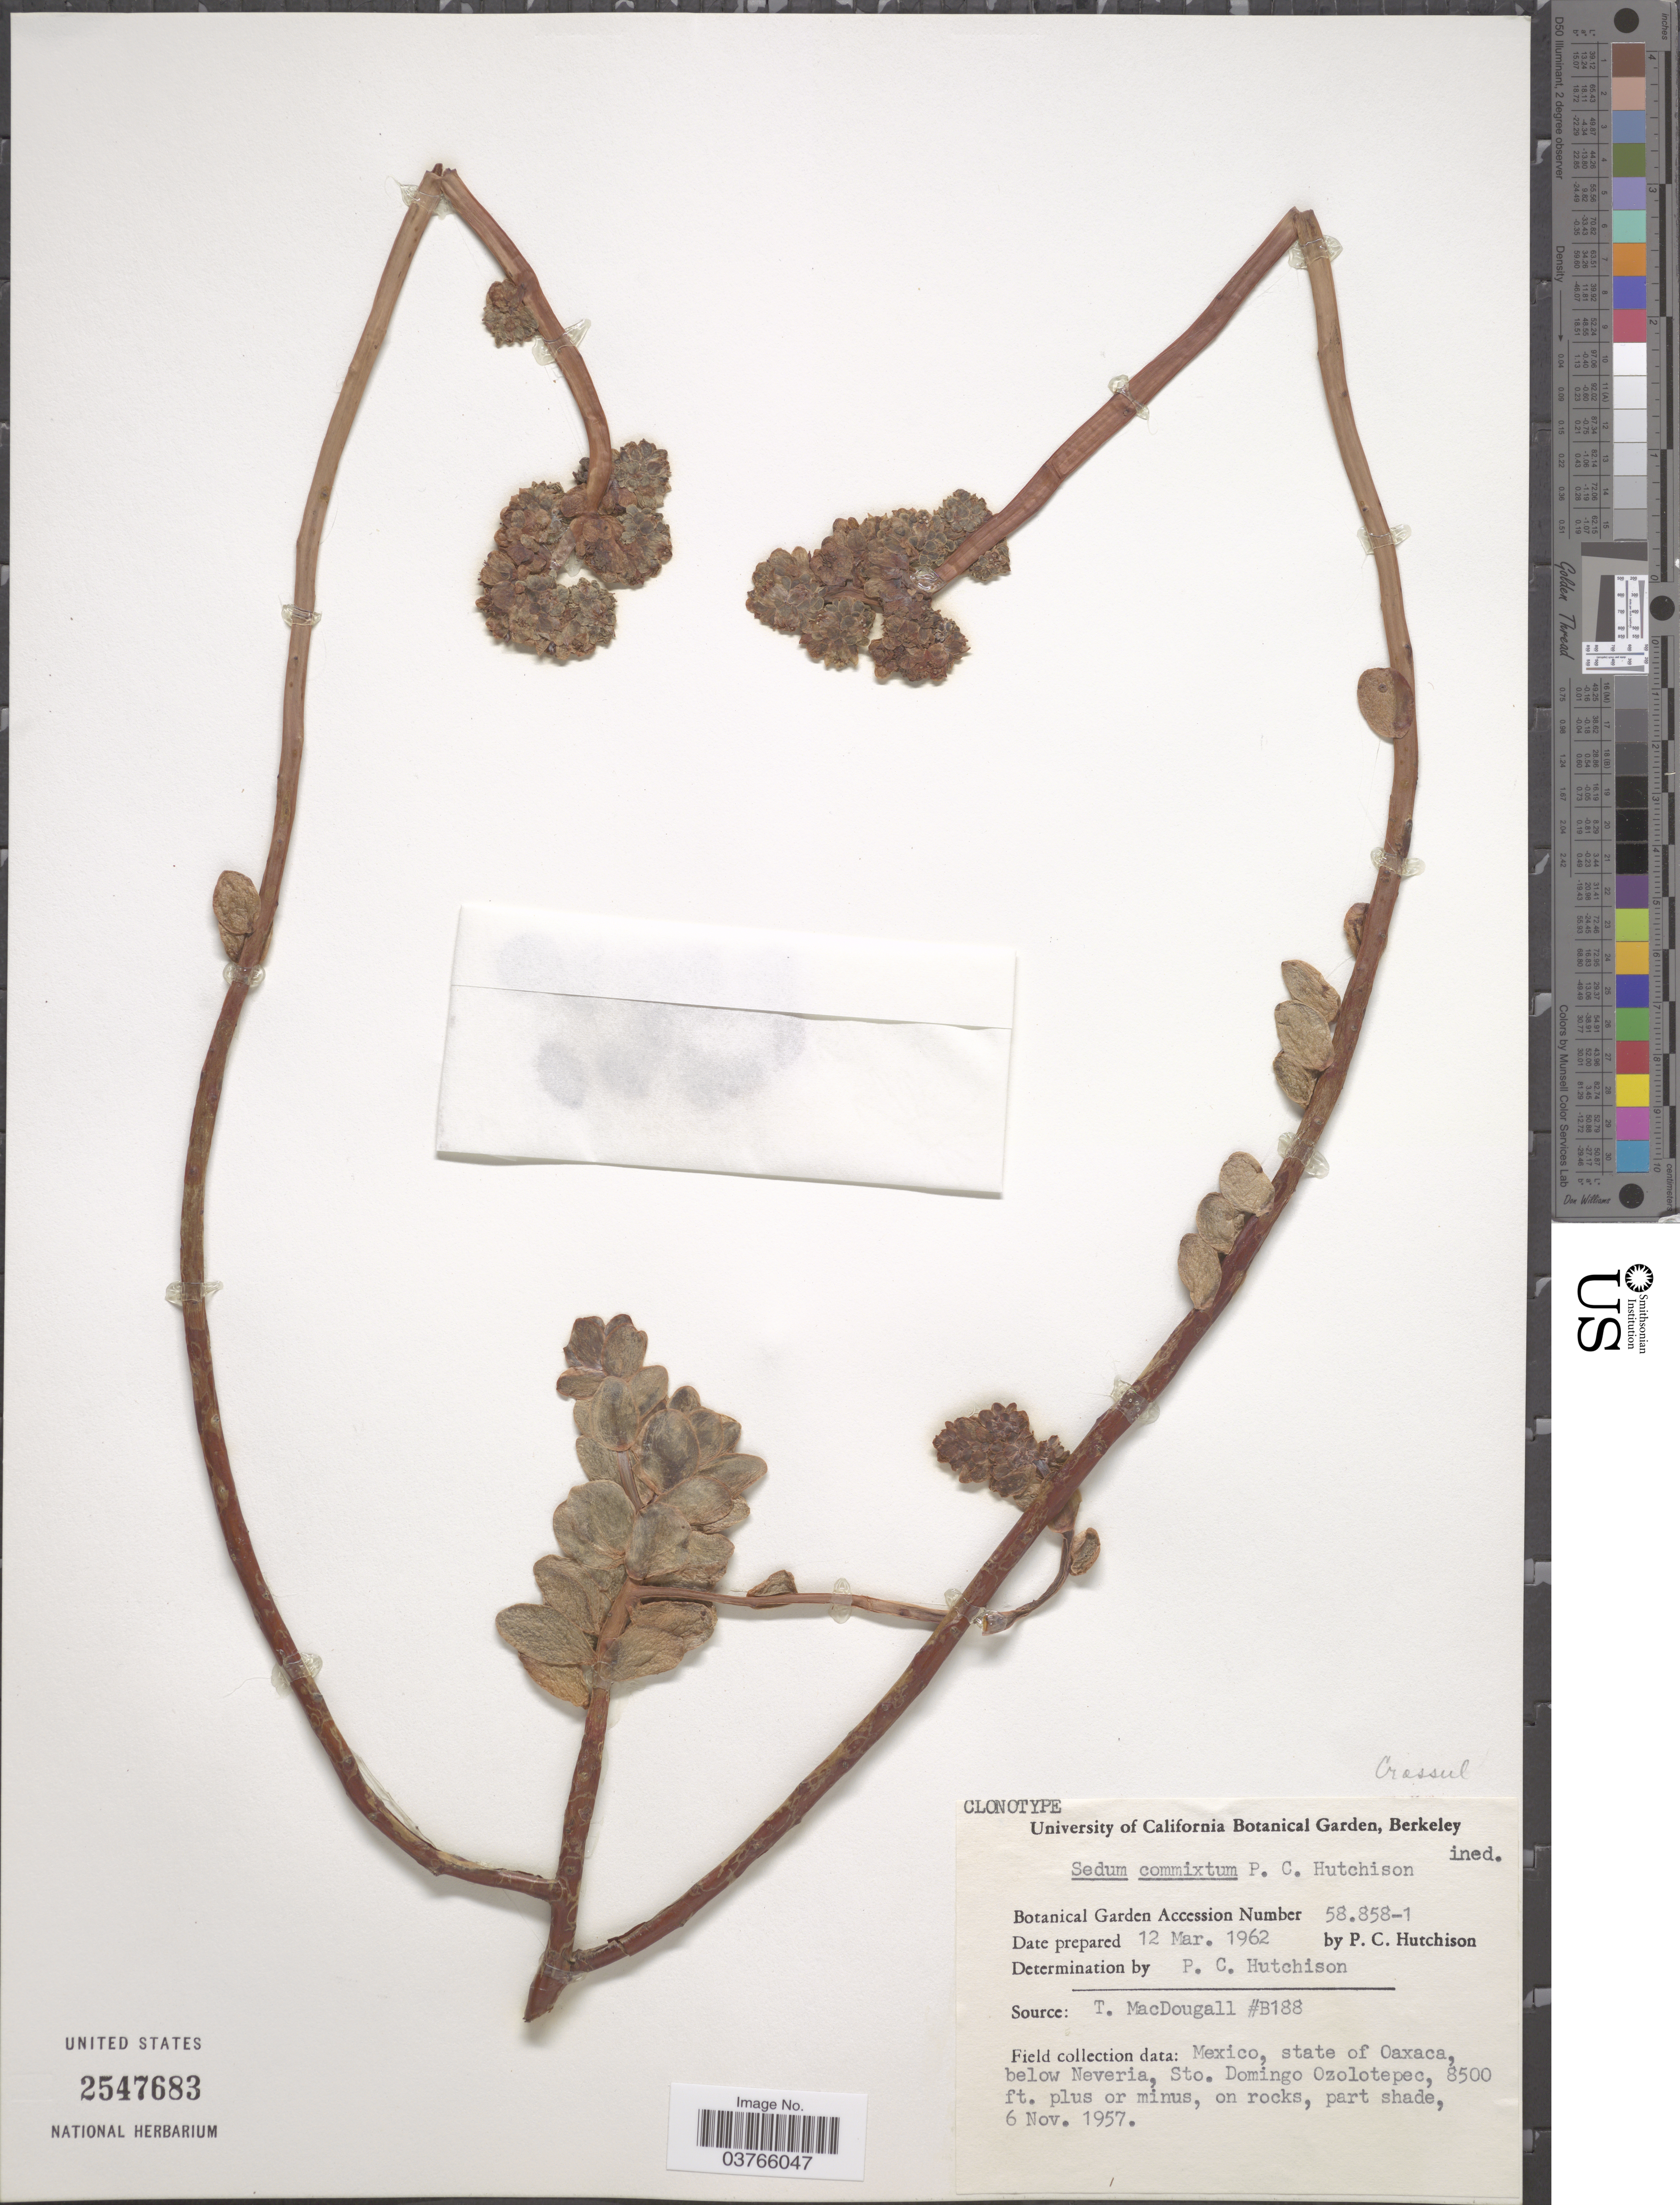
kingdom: Plantae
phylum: Tracheophyta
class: Magnoliopsida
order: Saxifragales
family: Crassulaceae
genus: Sedum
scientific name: Sedum confusum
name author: Hemsl.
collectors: P. C. Hutchison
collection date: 1962-03-12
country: United States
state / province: California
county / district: Alameda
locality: University of California Botanical Garden, Berkeley.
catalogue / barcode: US 2547683